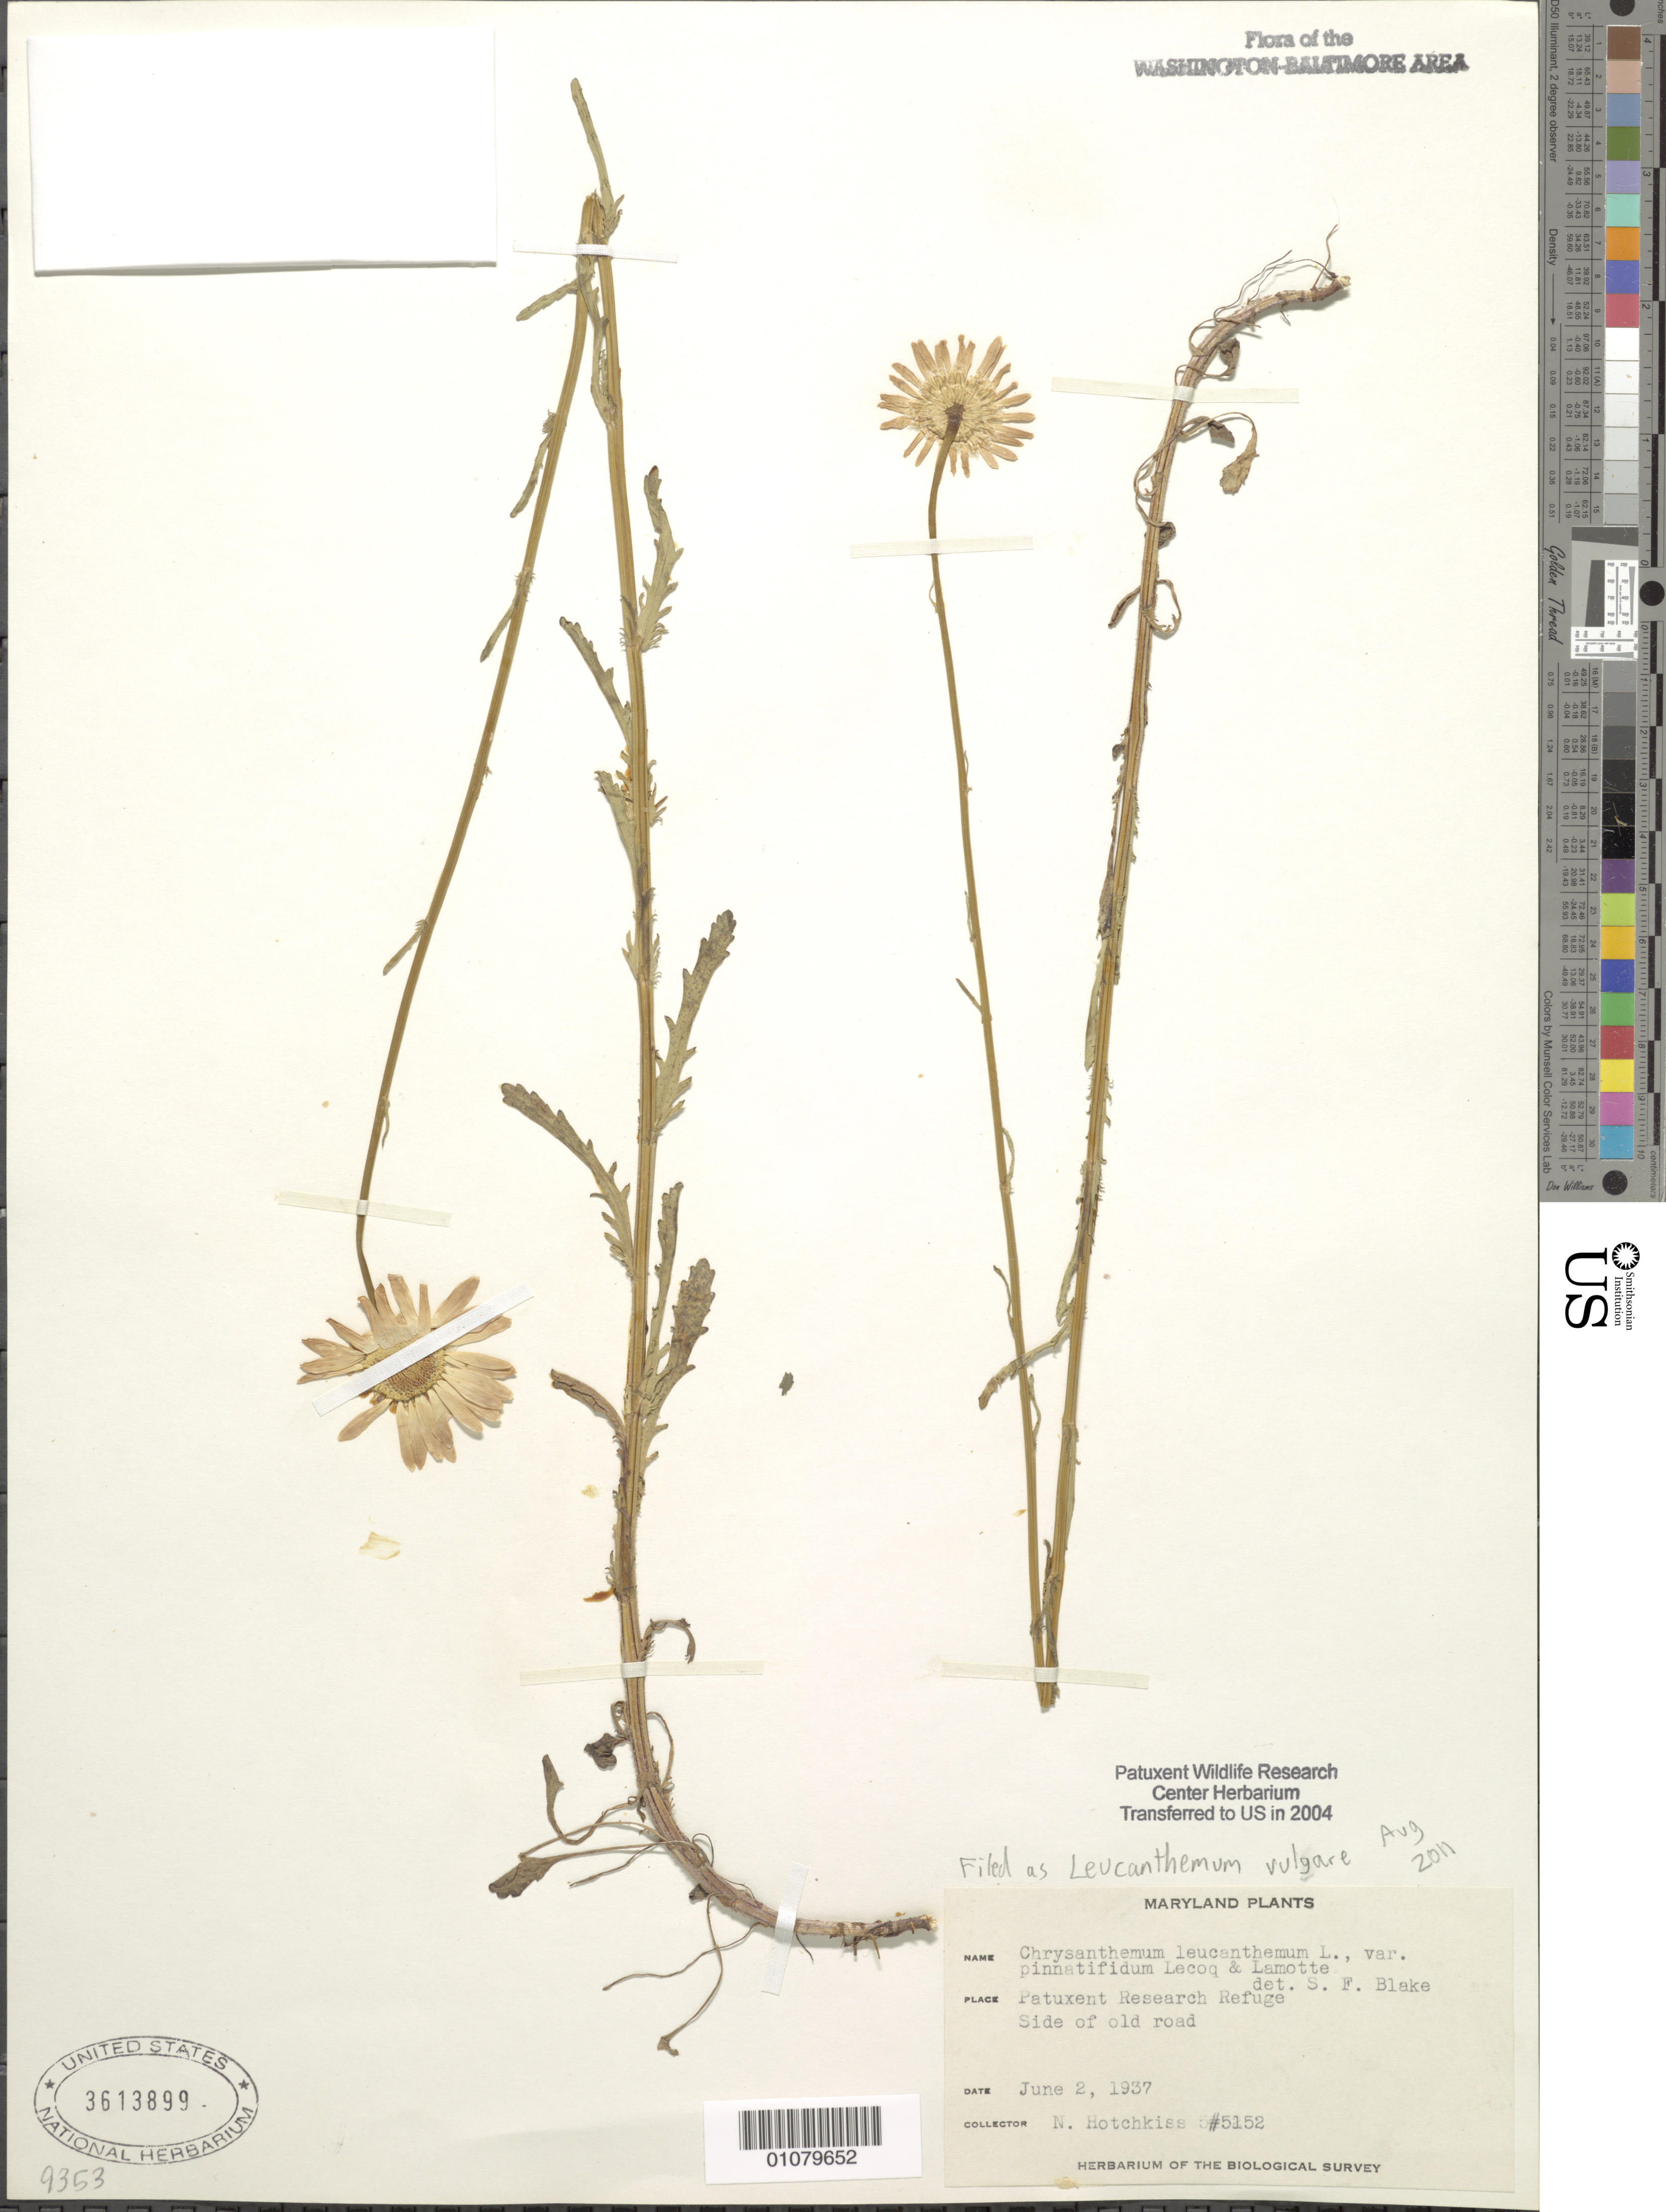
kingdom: Plantae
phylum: Tracheophyta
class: Magnoliopsida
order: Asterales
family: Asteraceae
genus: Leucanthemum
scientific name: Leucanthemum vulgare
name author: Lam.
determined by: Blake, Sydney F.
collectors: N. Hotchkiss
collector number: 5152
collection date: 1937-06-02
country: United States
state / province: Maryland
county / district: Prince George's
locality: Patuxent Wildlife Refuge.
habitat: Side of old road.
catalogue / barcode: US 3613899